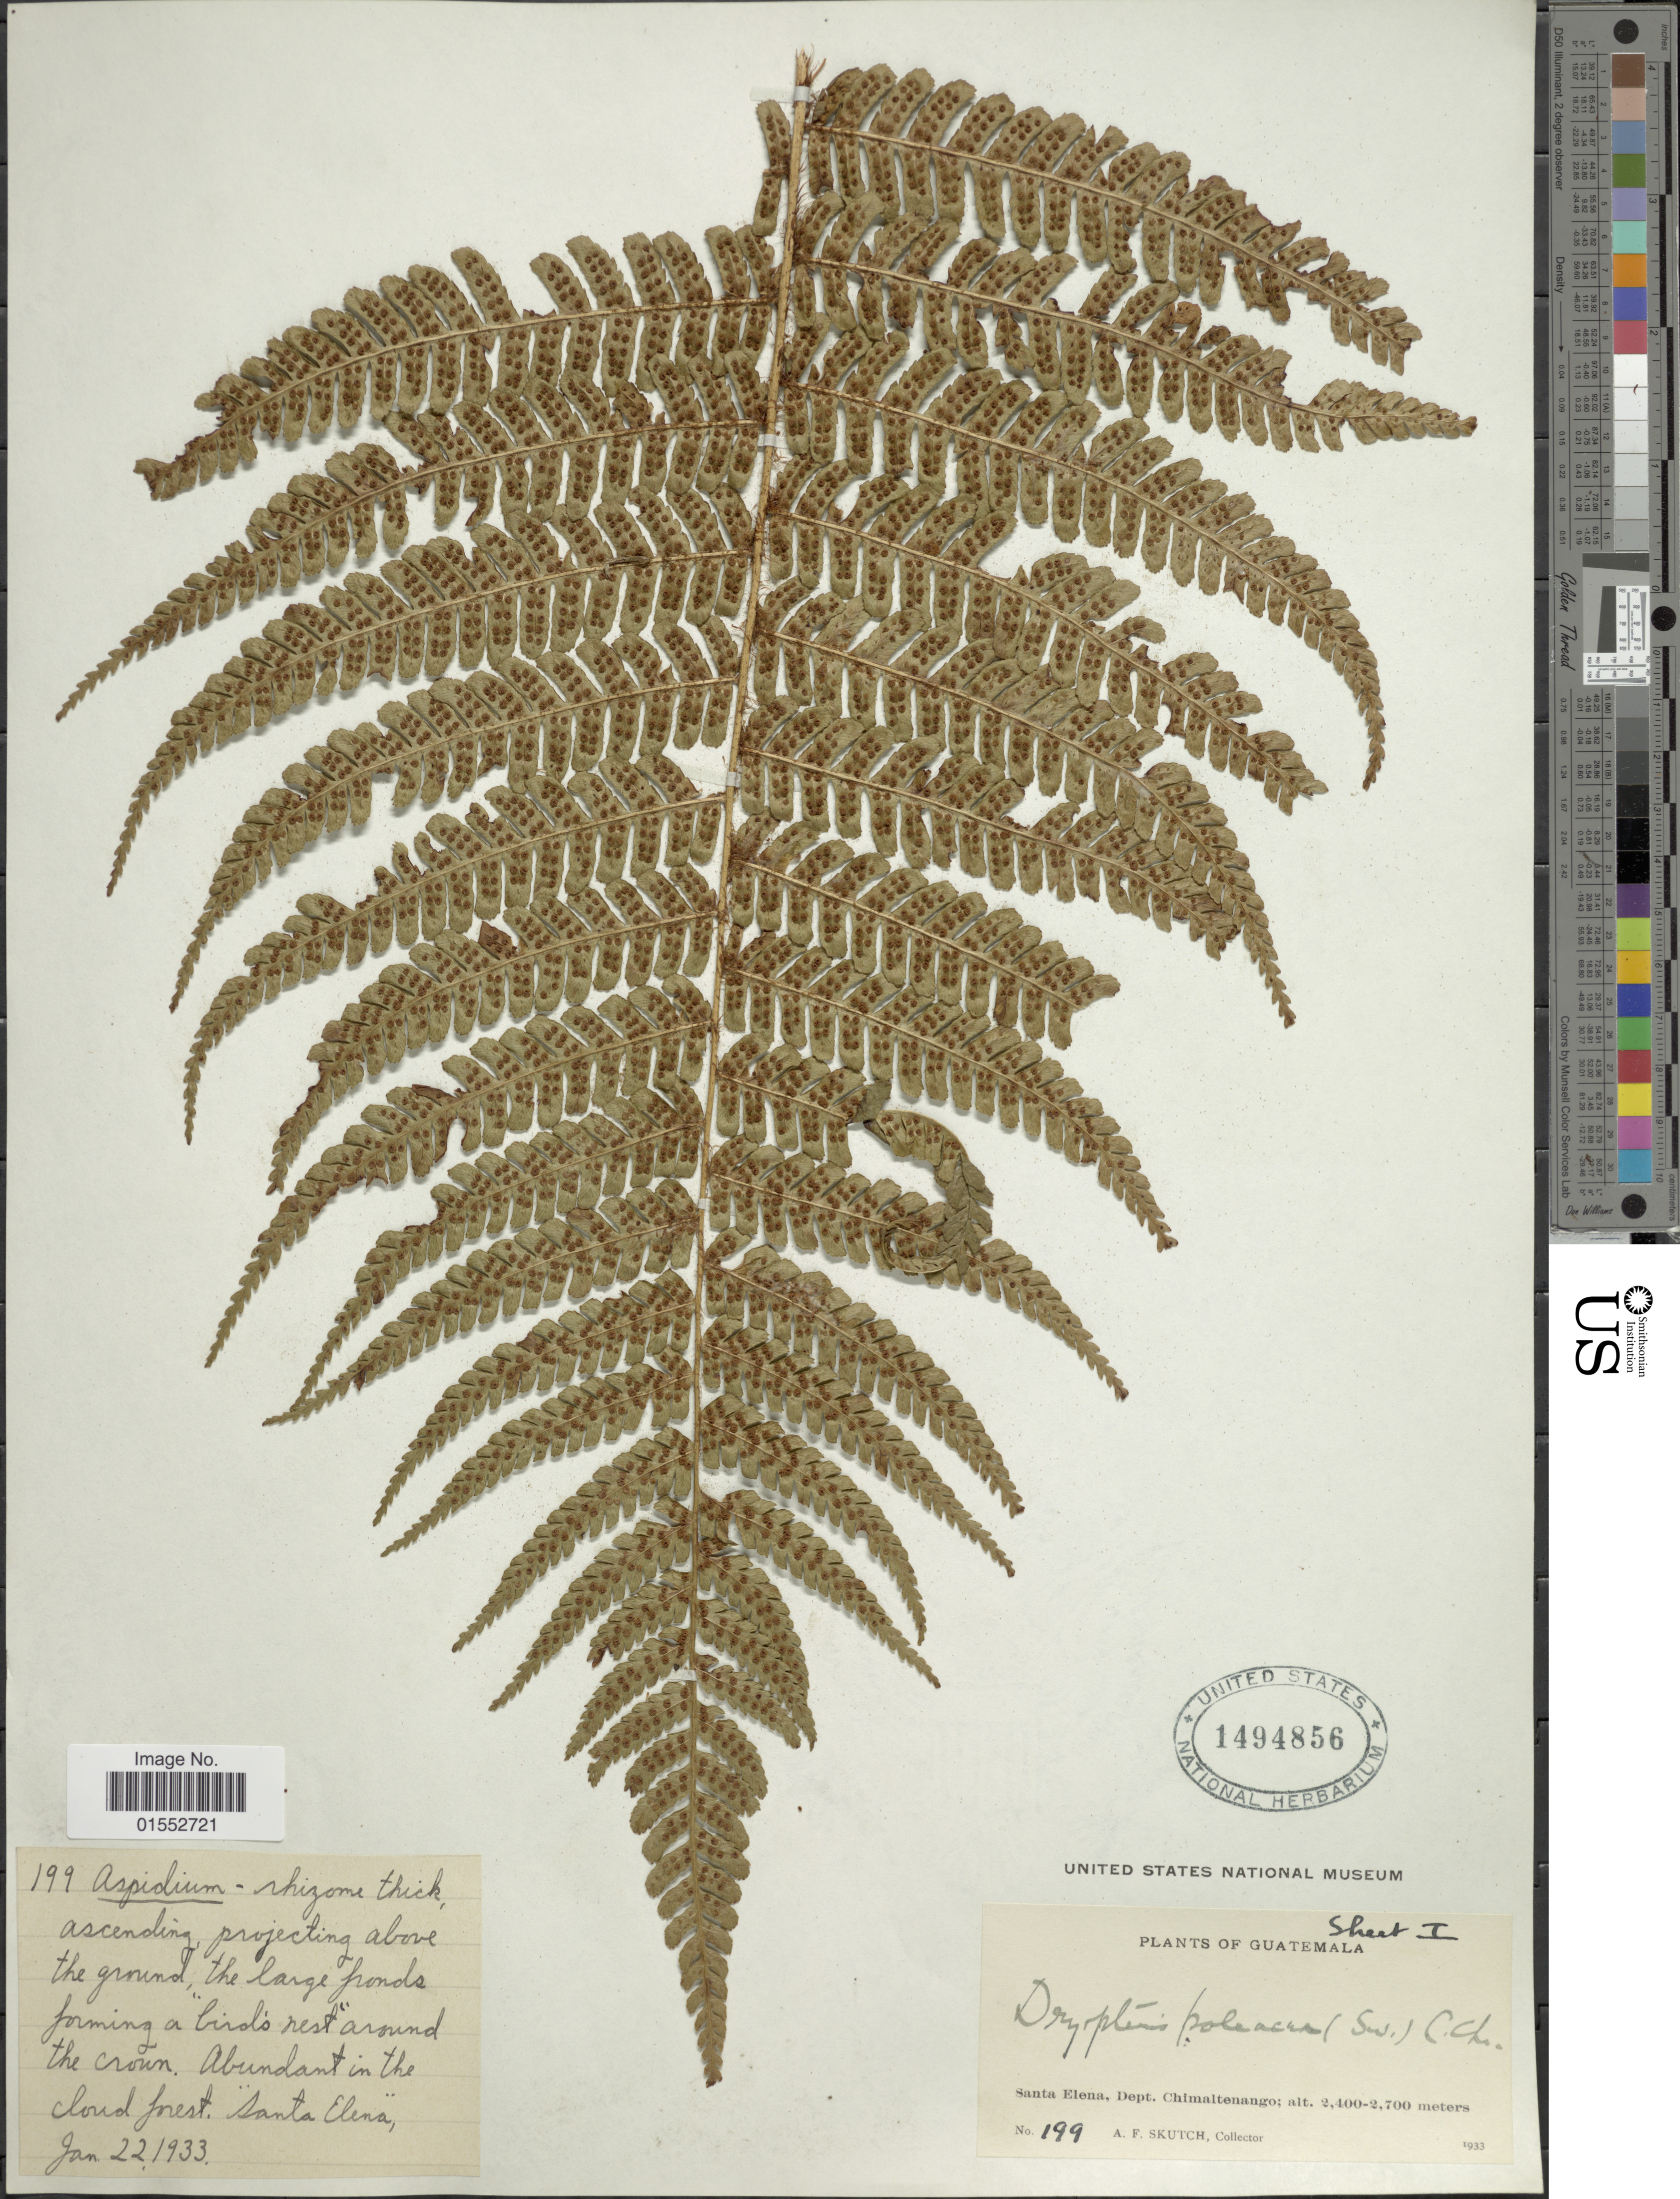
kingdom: Plantae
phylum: Tracheophyta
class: Polypodiopsida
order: Polypodiales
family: Dryopteridaceae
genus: Dryopteris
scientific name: Dryopteris wallichiana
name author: (Spreng.) Hyl.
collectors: A. F. Skutch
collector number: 199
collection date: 1933-01-22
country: Guatemala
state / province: Chimaltenango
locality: Santa Elena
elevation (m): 2400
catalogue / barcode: US 1494856